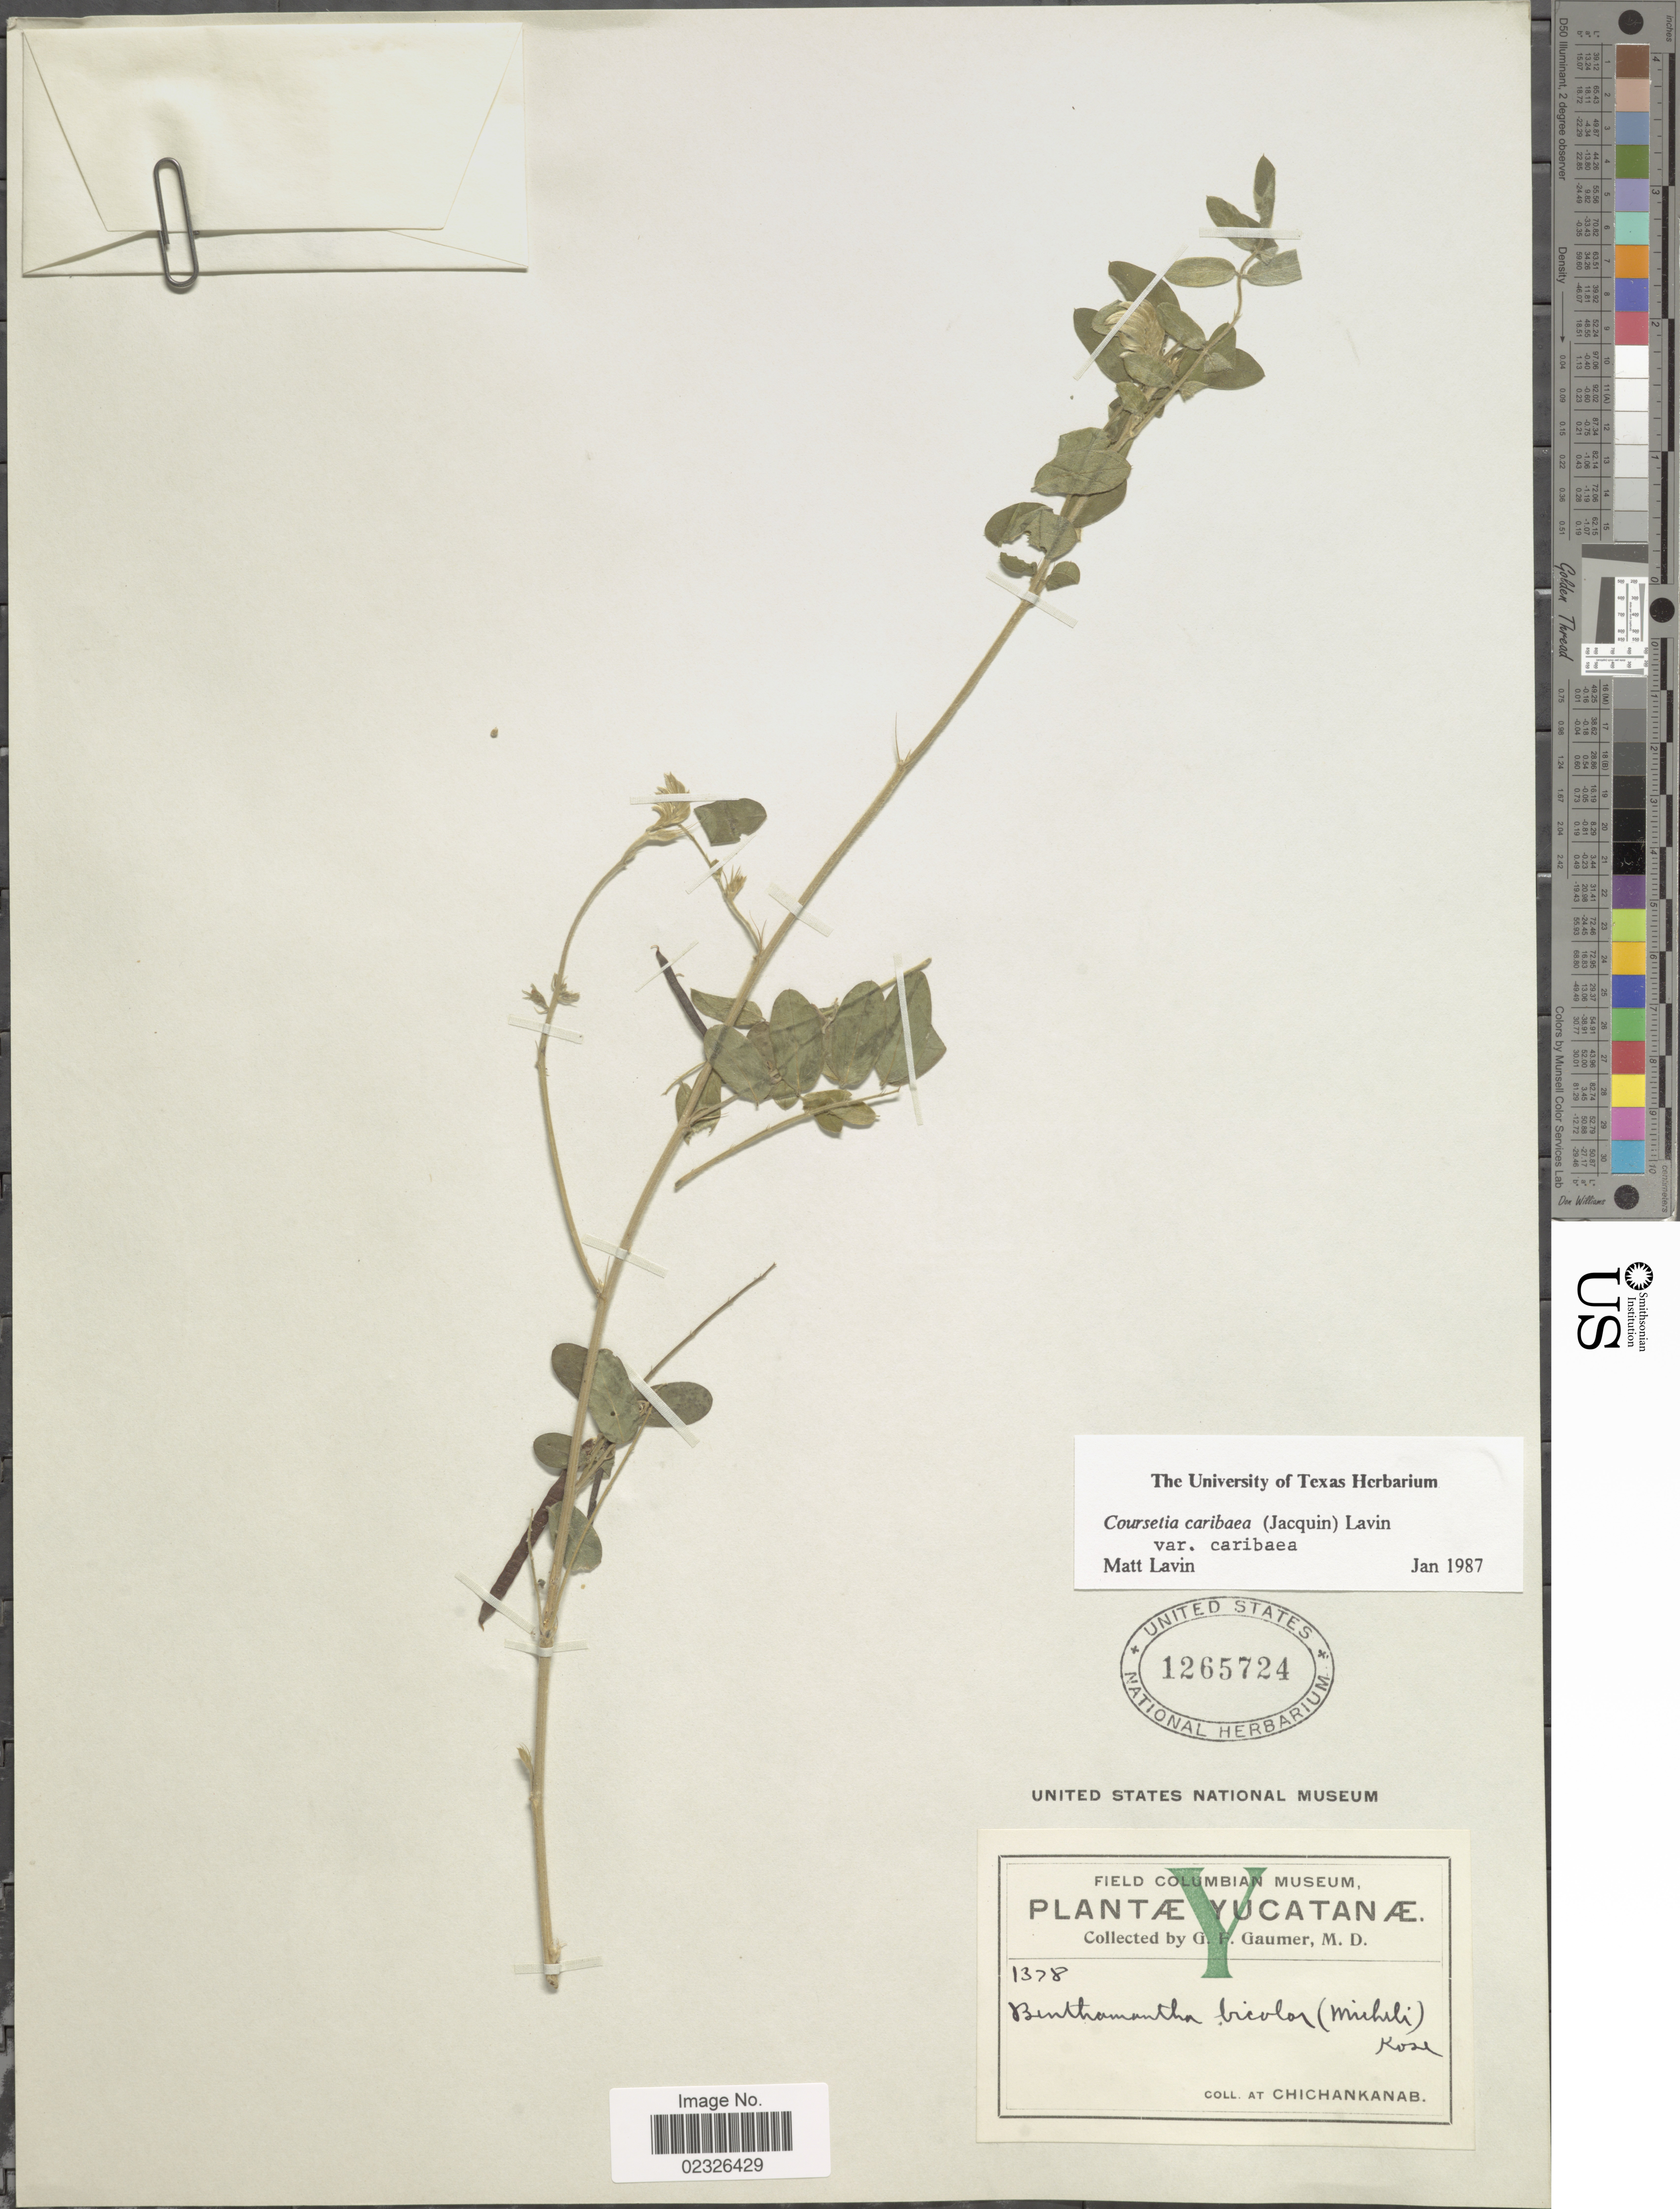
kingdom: Plantae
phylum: Tracheophyta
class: Magnoliopsida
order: Fabales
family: Fabaceae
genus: Coursetia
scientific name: Coursetia caribaea var. caribaea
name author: (Jacq.) Lavin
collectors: G. F. Gaumer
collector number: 1378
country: Mexico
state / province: Yucatán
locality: Yucatanae. Chichankanab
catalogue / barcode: US 1265724